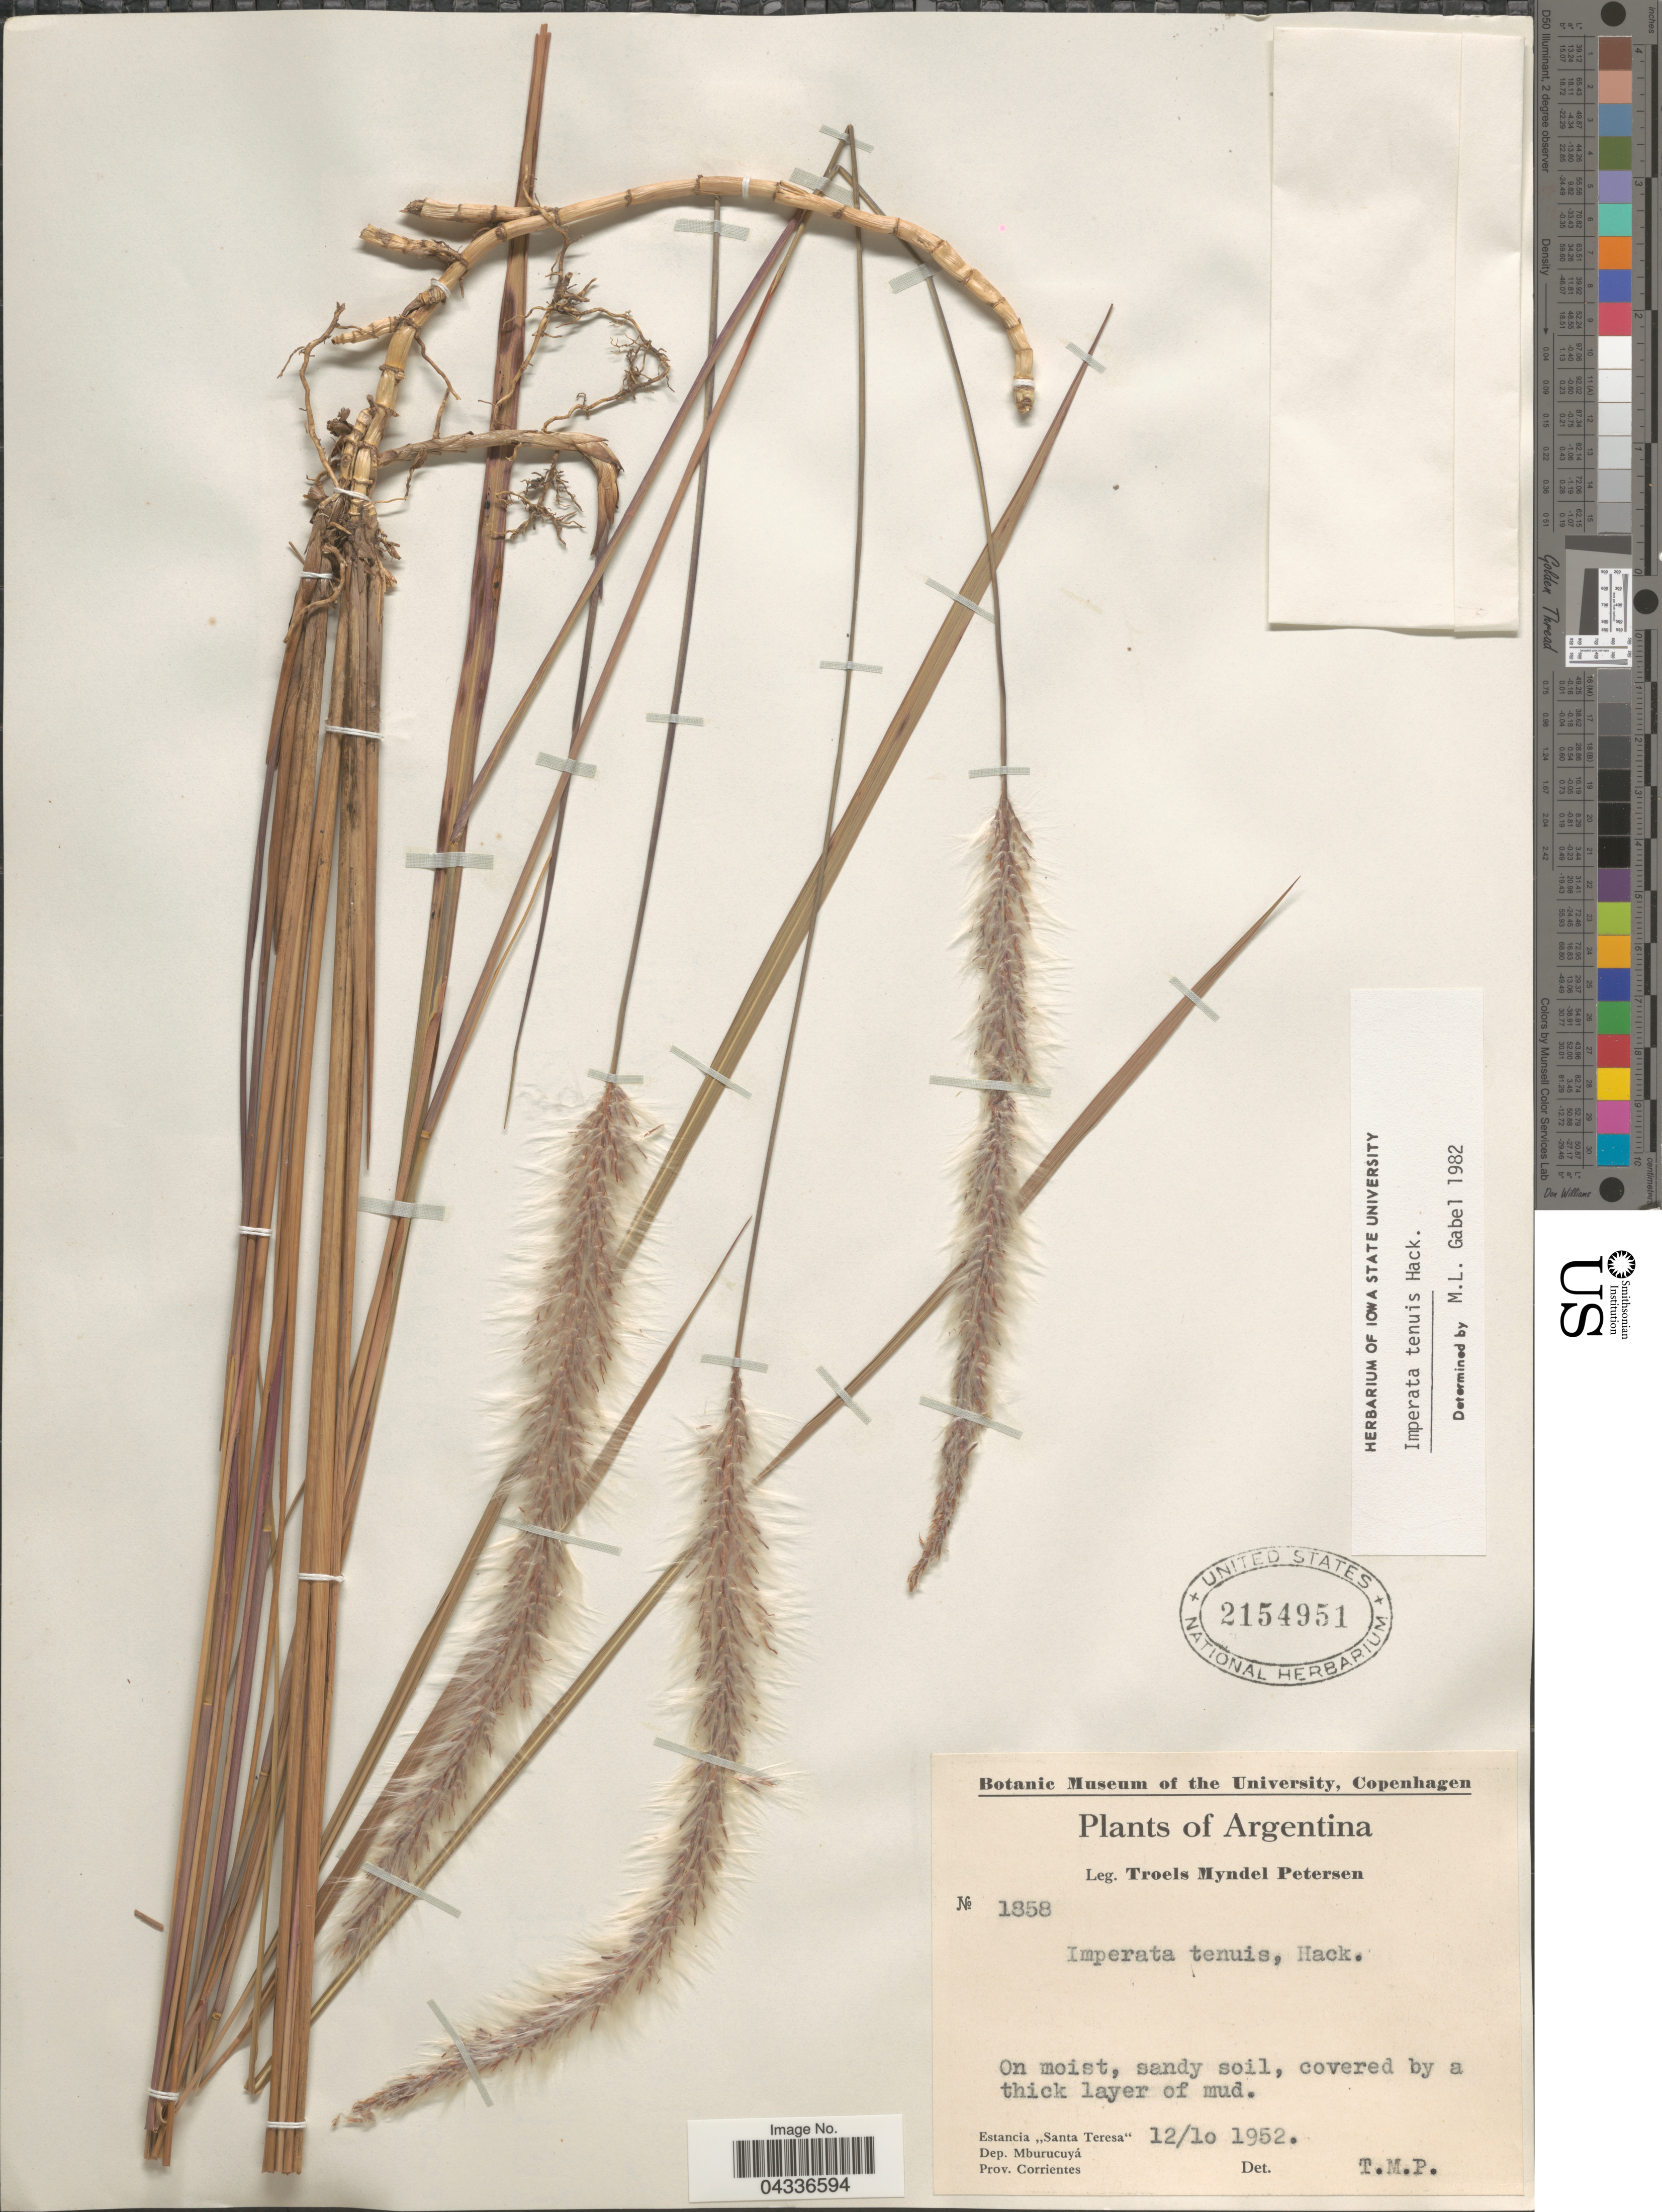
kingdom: Plantae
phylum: Tracheophyta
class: Liliopsida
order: Poales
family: Poaceae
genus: Imperata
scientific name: Imperata tenuis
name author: Hack.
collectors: T. M. Petersen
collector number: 1858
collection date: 1952-10-12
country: Argentina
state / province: Corrientes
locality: Estancia "Santa Teresa". Dep. Mburucuyá.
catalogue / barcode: US 2154951